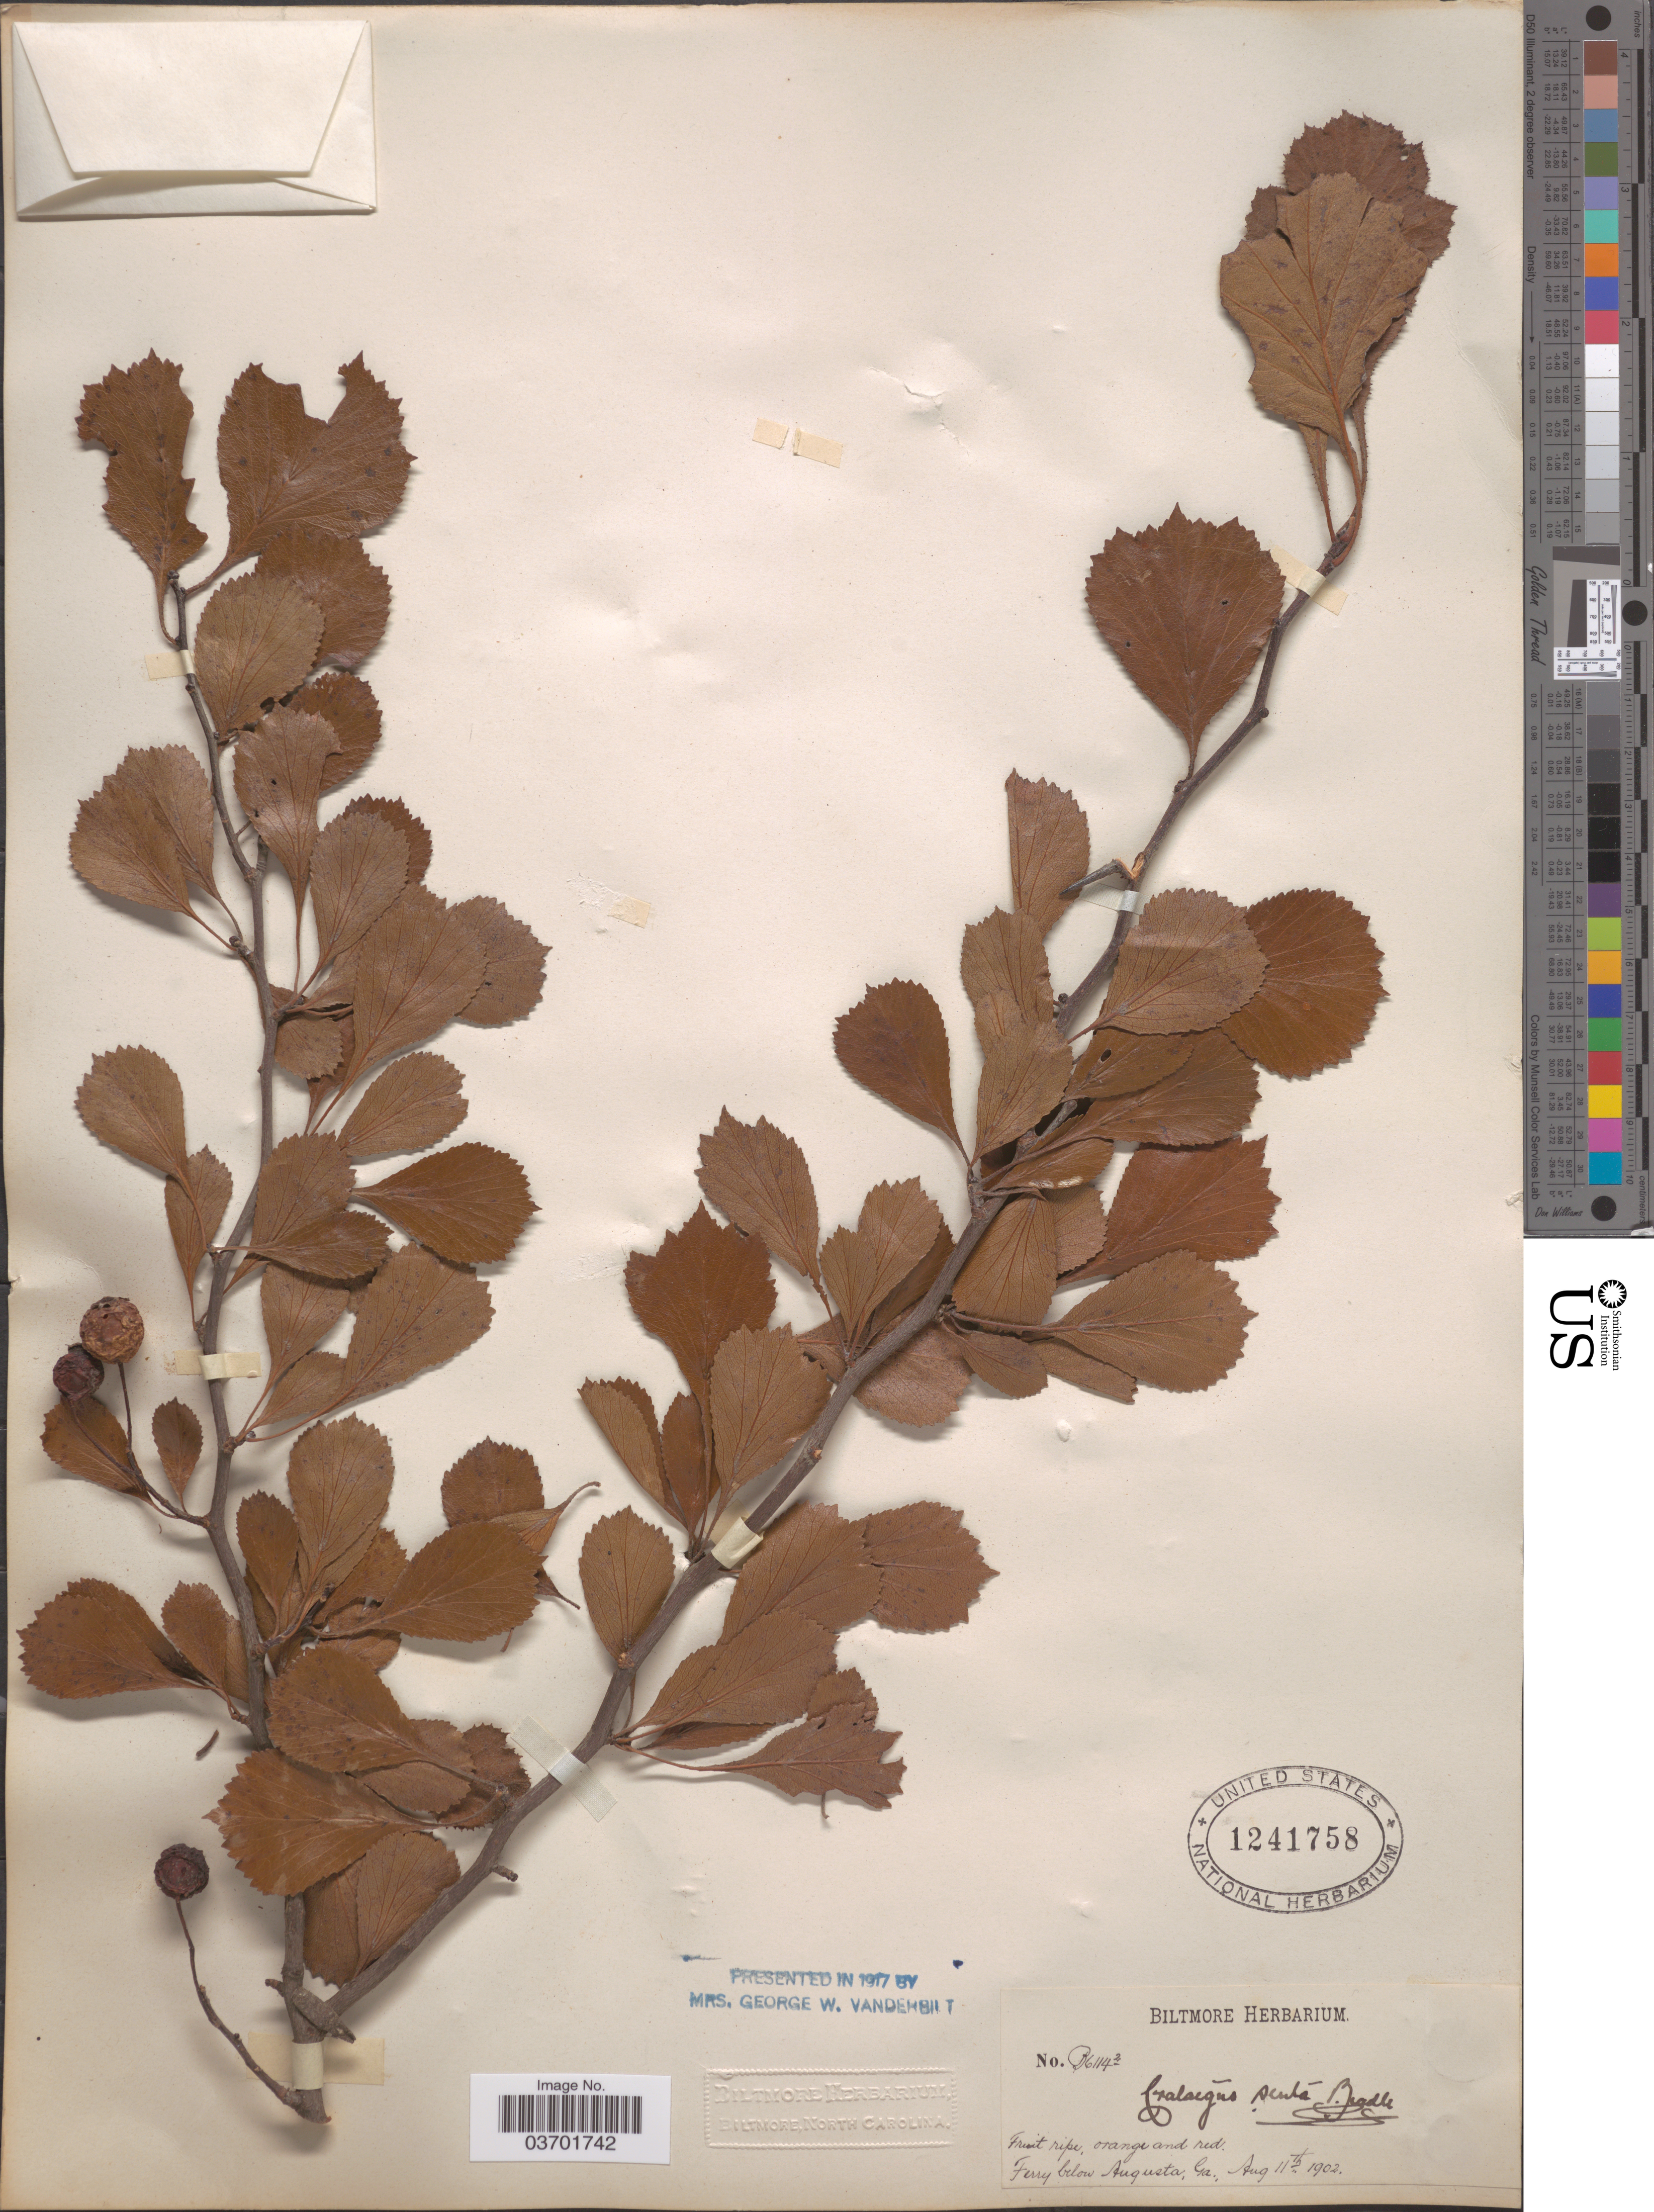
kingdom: Plantae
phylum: Tracheophyta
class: Magnoliopsida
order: Rosales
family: Rosaceae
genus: Crataegus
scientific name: Crataegus senta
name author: Beadle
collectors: ex herb. Biltmore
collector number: B6114/2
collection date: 1902-08-11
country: United States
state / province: Georgia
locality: Ferry below Augusta.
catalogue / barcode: US 1241758